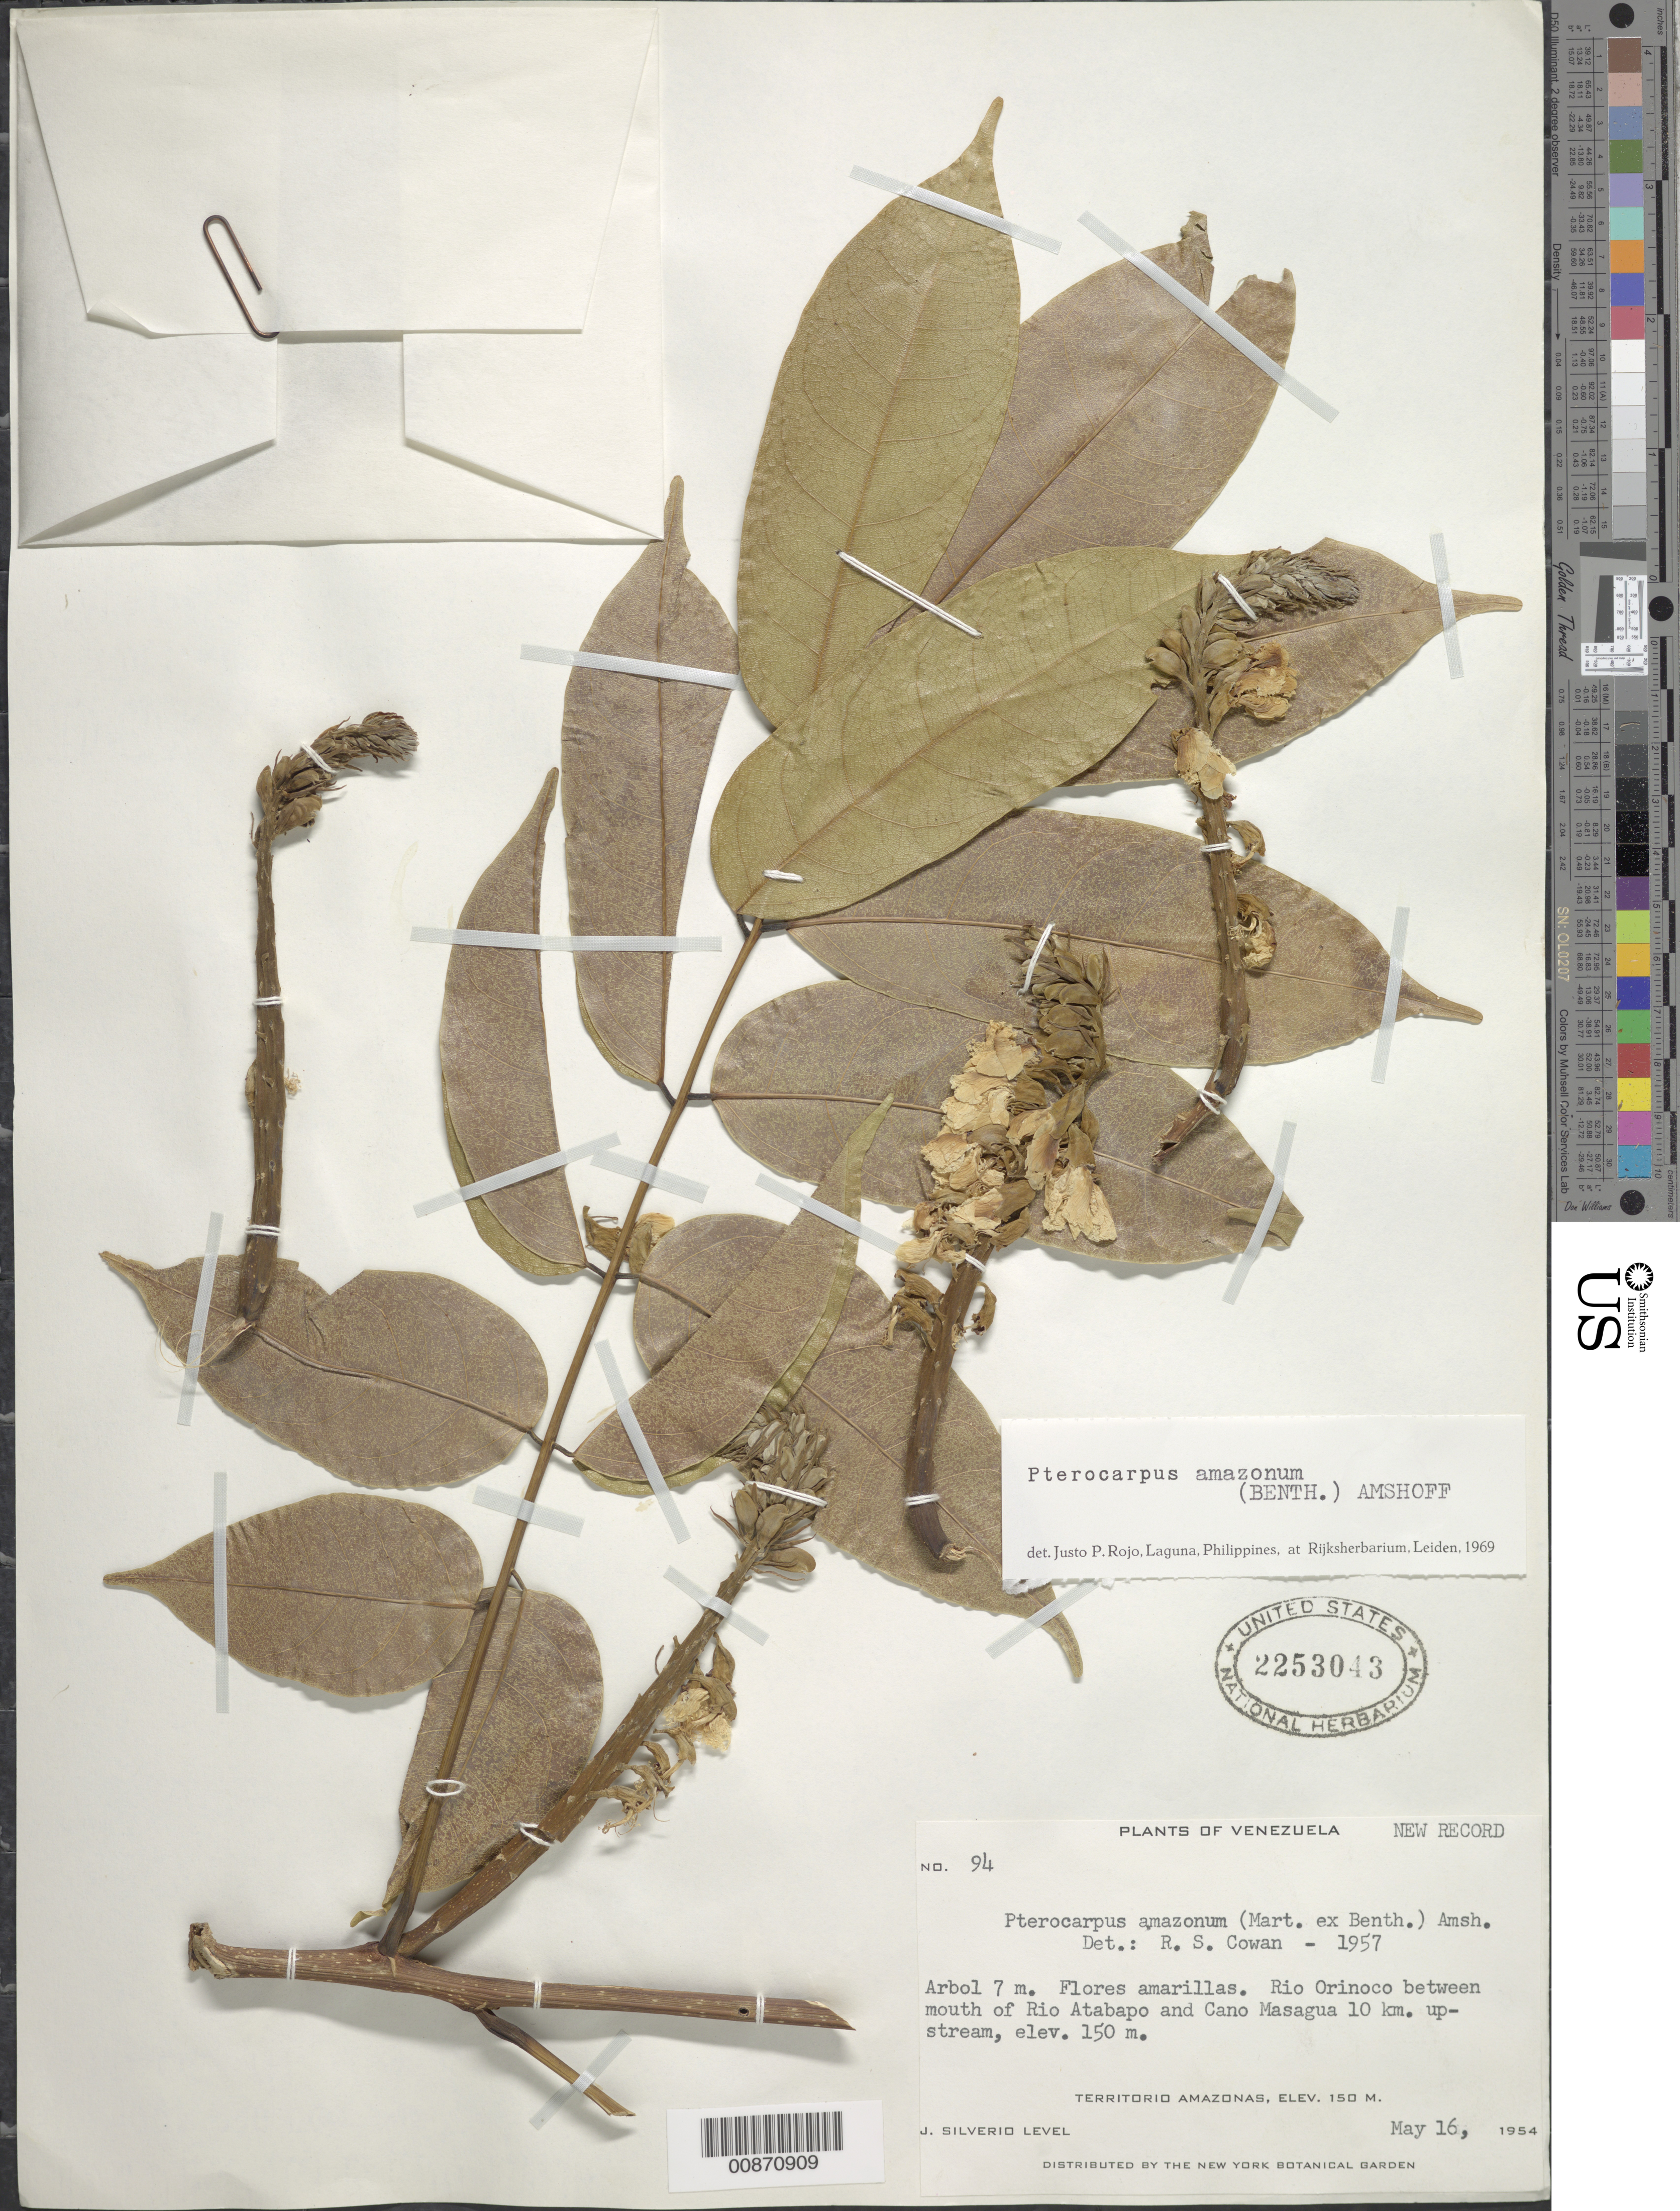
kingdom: Plantae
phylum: Tracheophyta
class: Magnoliopsida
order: Fabales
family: Fabaceae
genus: Pterocarpus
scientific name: Pterocarpus amazonum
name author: (Benth.) Amshoff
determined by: Rojo, Justo P., (L), Nationaal Herbarium Nederland, Leiden University branch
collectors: J. Silverio L.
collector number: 94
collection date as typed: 16-May-54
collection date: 1954-05-16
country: Venezuela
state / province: Amazonas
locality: Río Orinoco, mouth of Río Atabapo to Caño Masagua 10 km upstream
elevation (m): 150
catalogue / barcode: US 2253043